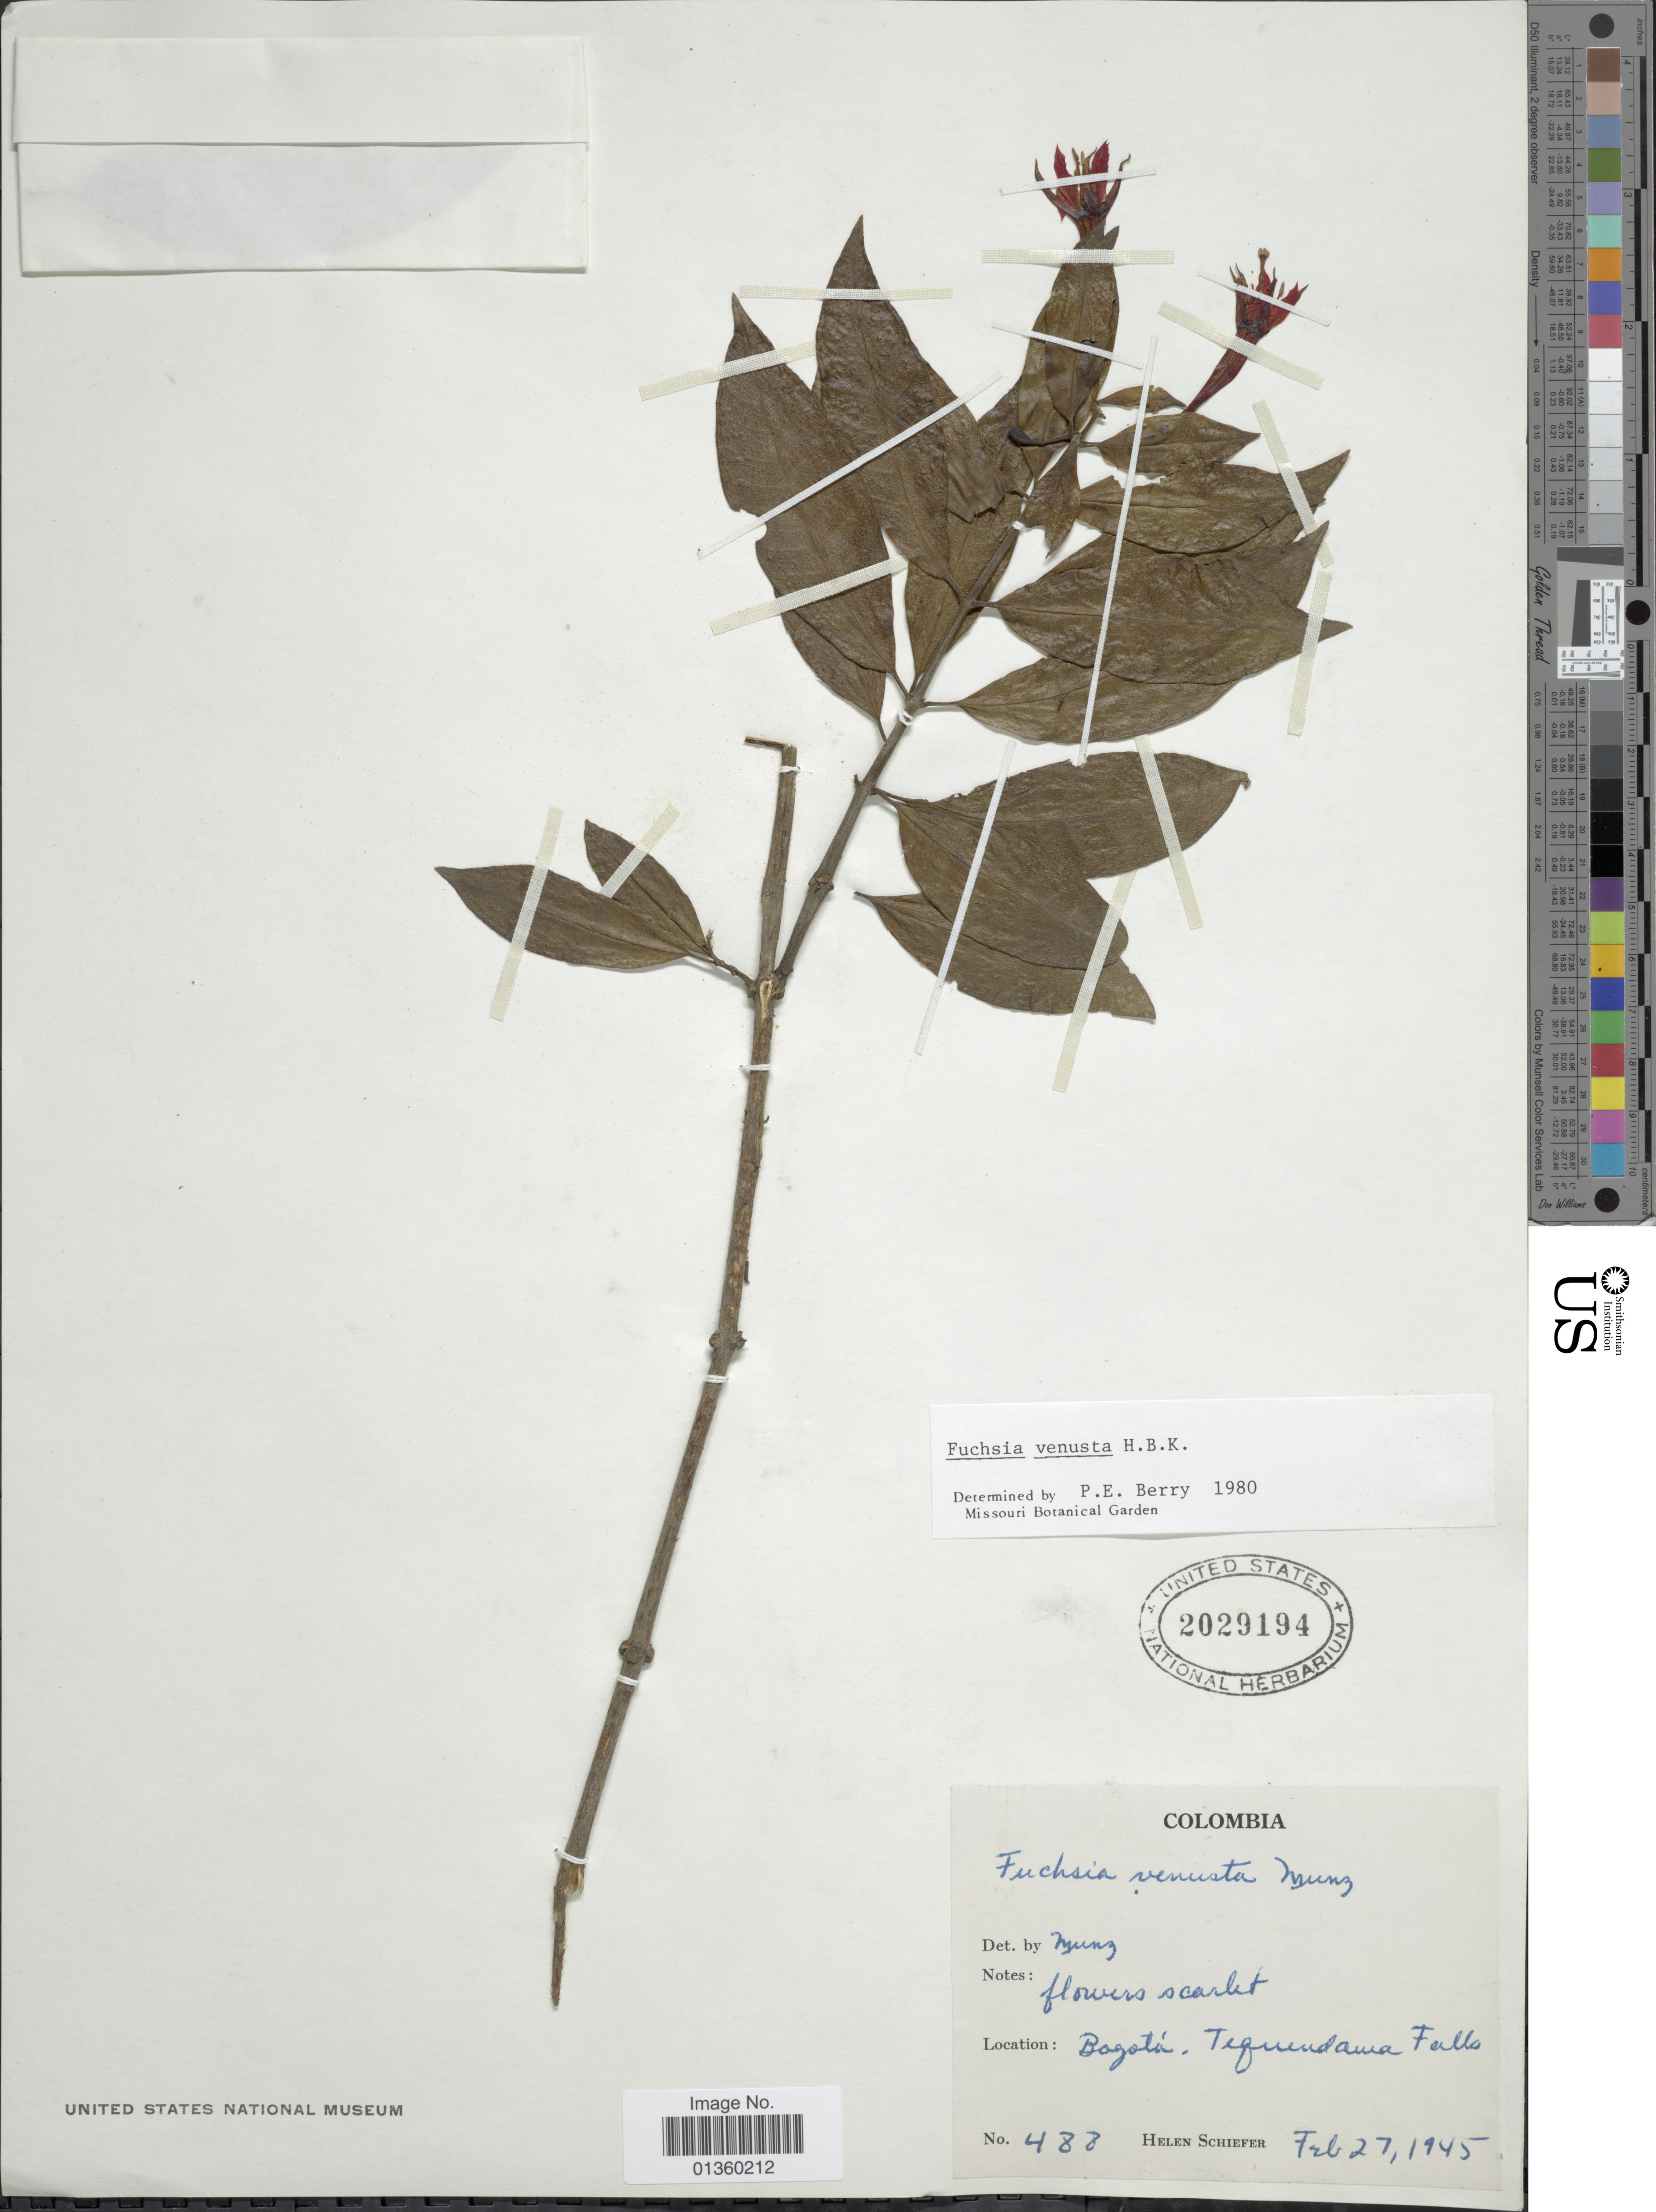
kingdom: Plantae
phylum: Tracheophyta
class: Magnoliopsida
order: Myrtales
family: Onagraceae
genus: Fuchsia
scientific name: Fuchsia venusta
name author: Kunth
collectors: H. Schiefer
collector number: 488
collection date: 1945-02-27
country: Colombia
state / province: Bogota D.C.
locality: Tequendama Falls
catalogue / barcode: US 2029194